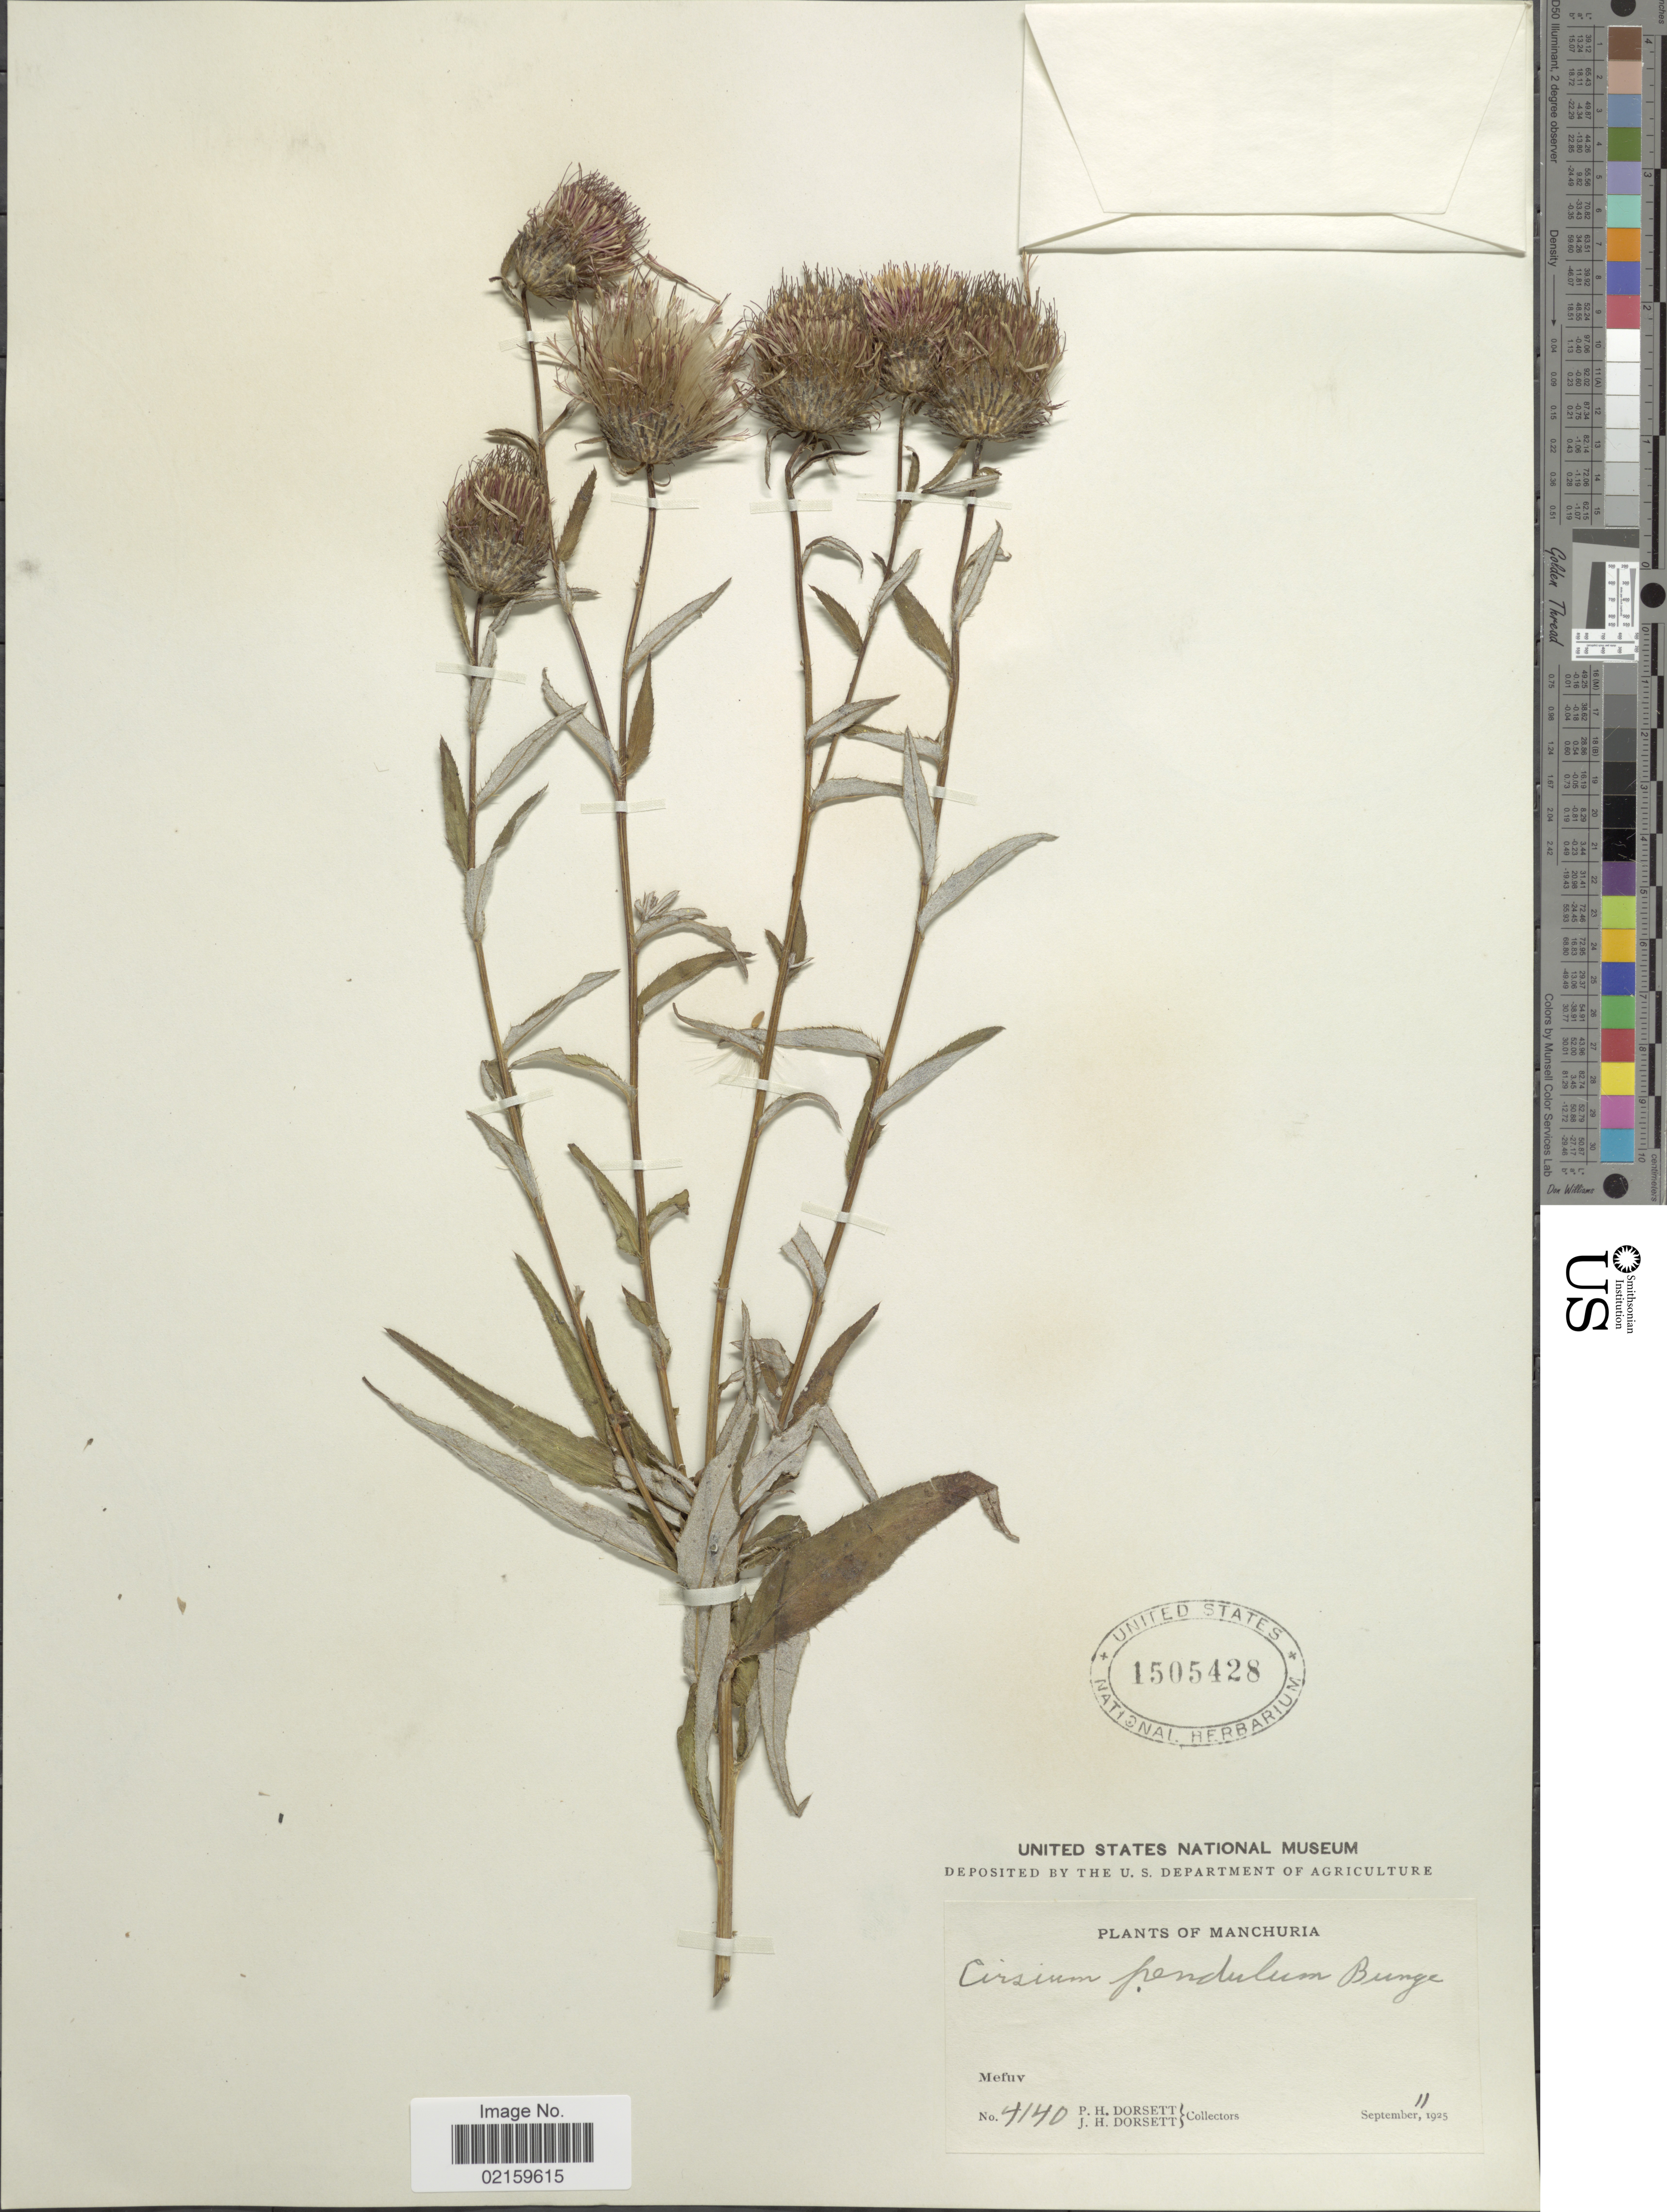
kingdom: Plantae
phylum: Tracheophyta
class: Magnoliopsida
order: Asterales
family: Asteraceae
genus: Cirsium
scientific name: Cirsium pendulum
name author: Fisch. ex DC.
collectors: P. H. Dorsett & J. Dorsett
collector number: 440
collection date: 1925-09-11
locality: Manchuria, Mefuv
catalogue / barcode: US 1505428